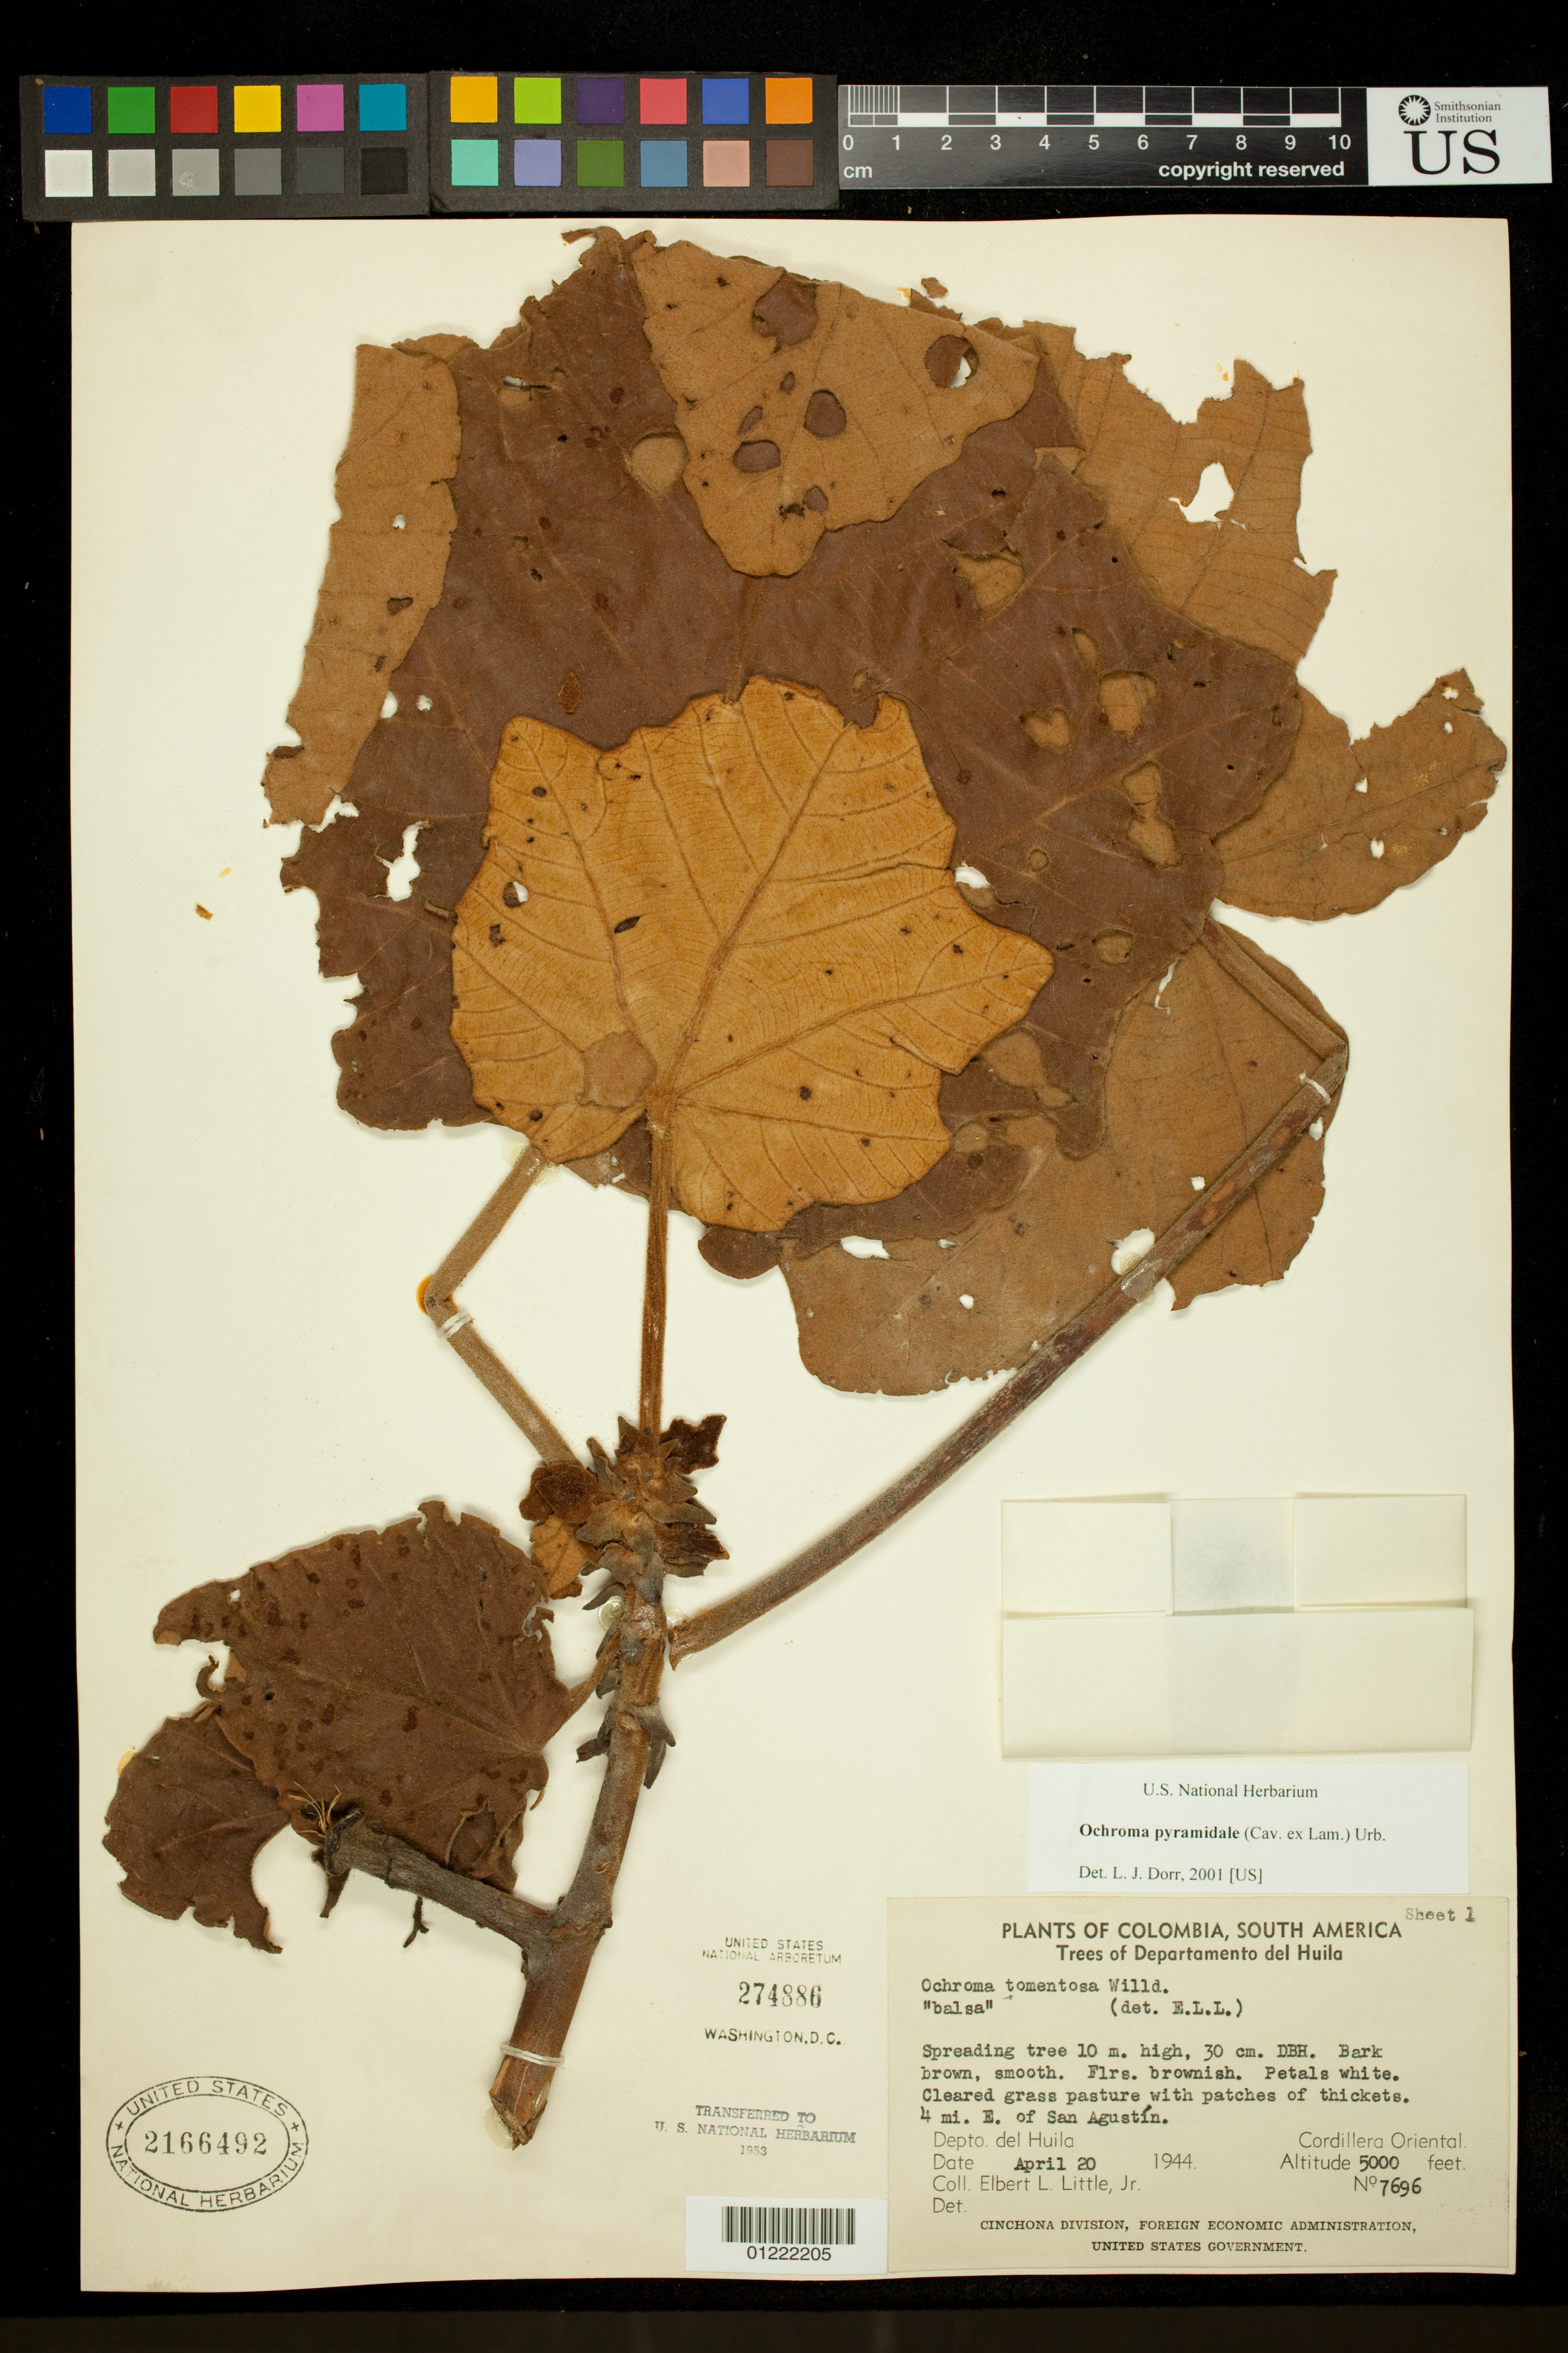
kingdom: Plantae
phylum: Tracheophyta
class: Magnoliopsida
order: Malvales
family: Malvaceae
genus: Ochroma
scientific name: Ochroma pyramidale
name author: (Cav. ex Lam.) Urb.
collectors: E. L. Little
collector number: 7696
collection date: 1944-04-20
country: Colombia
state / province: Huila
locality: Cordillera Oriental,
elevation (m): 1524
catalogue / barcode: US 2166492